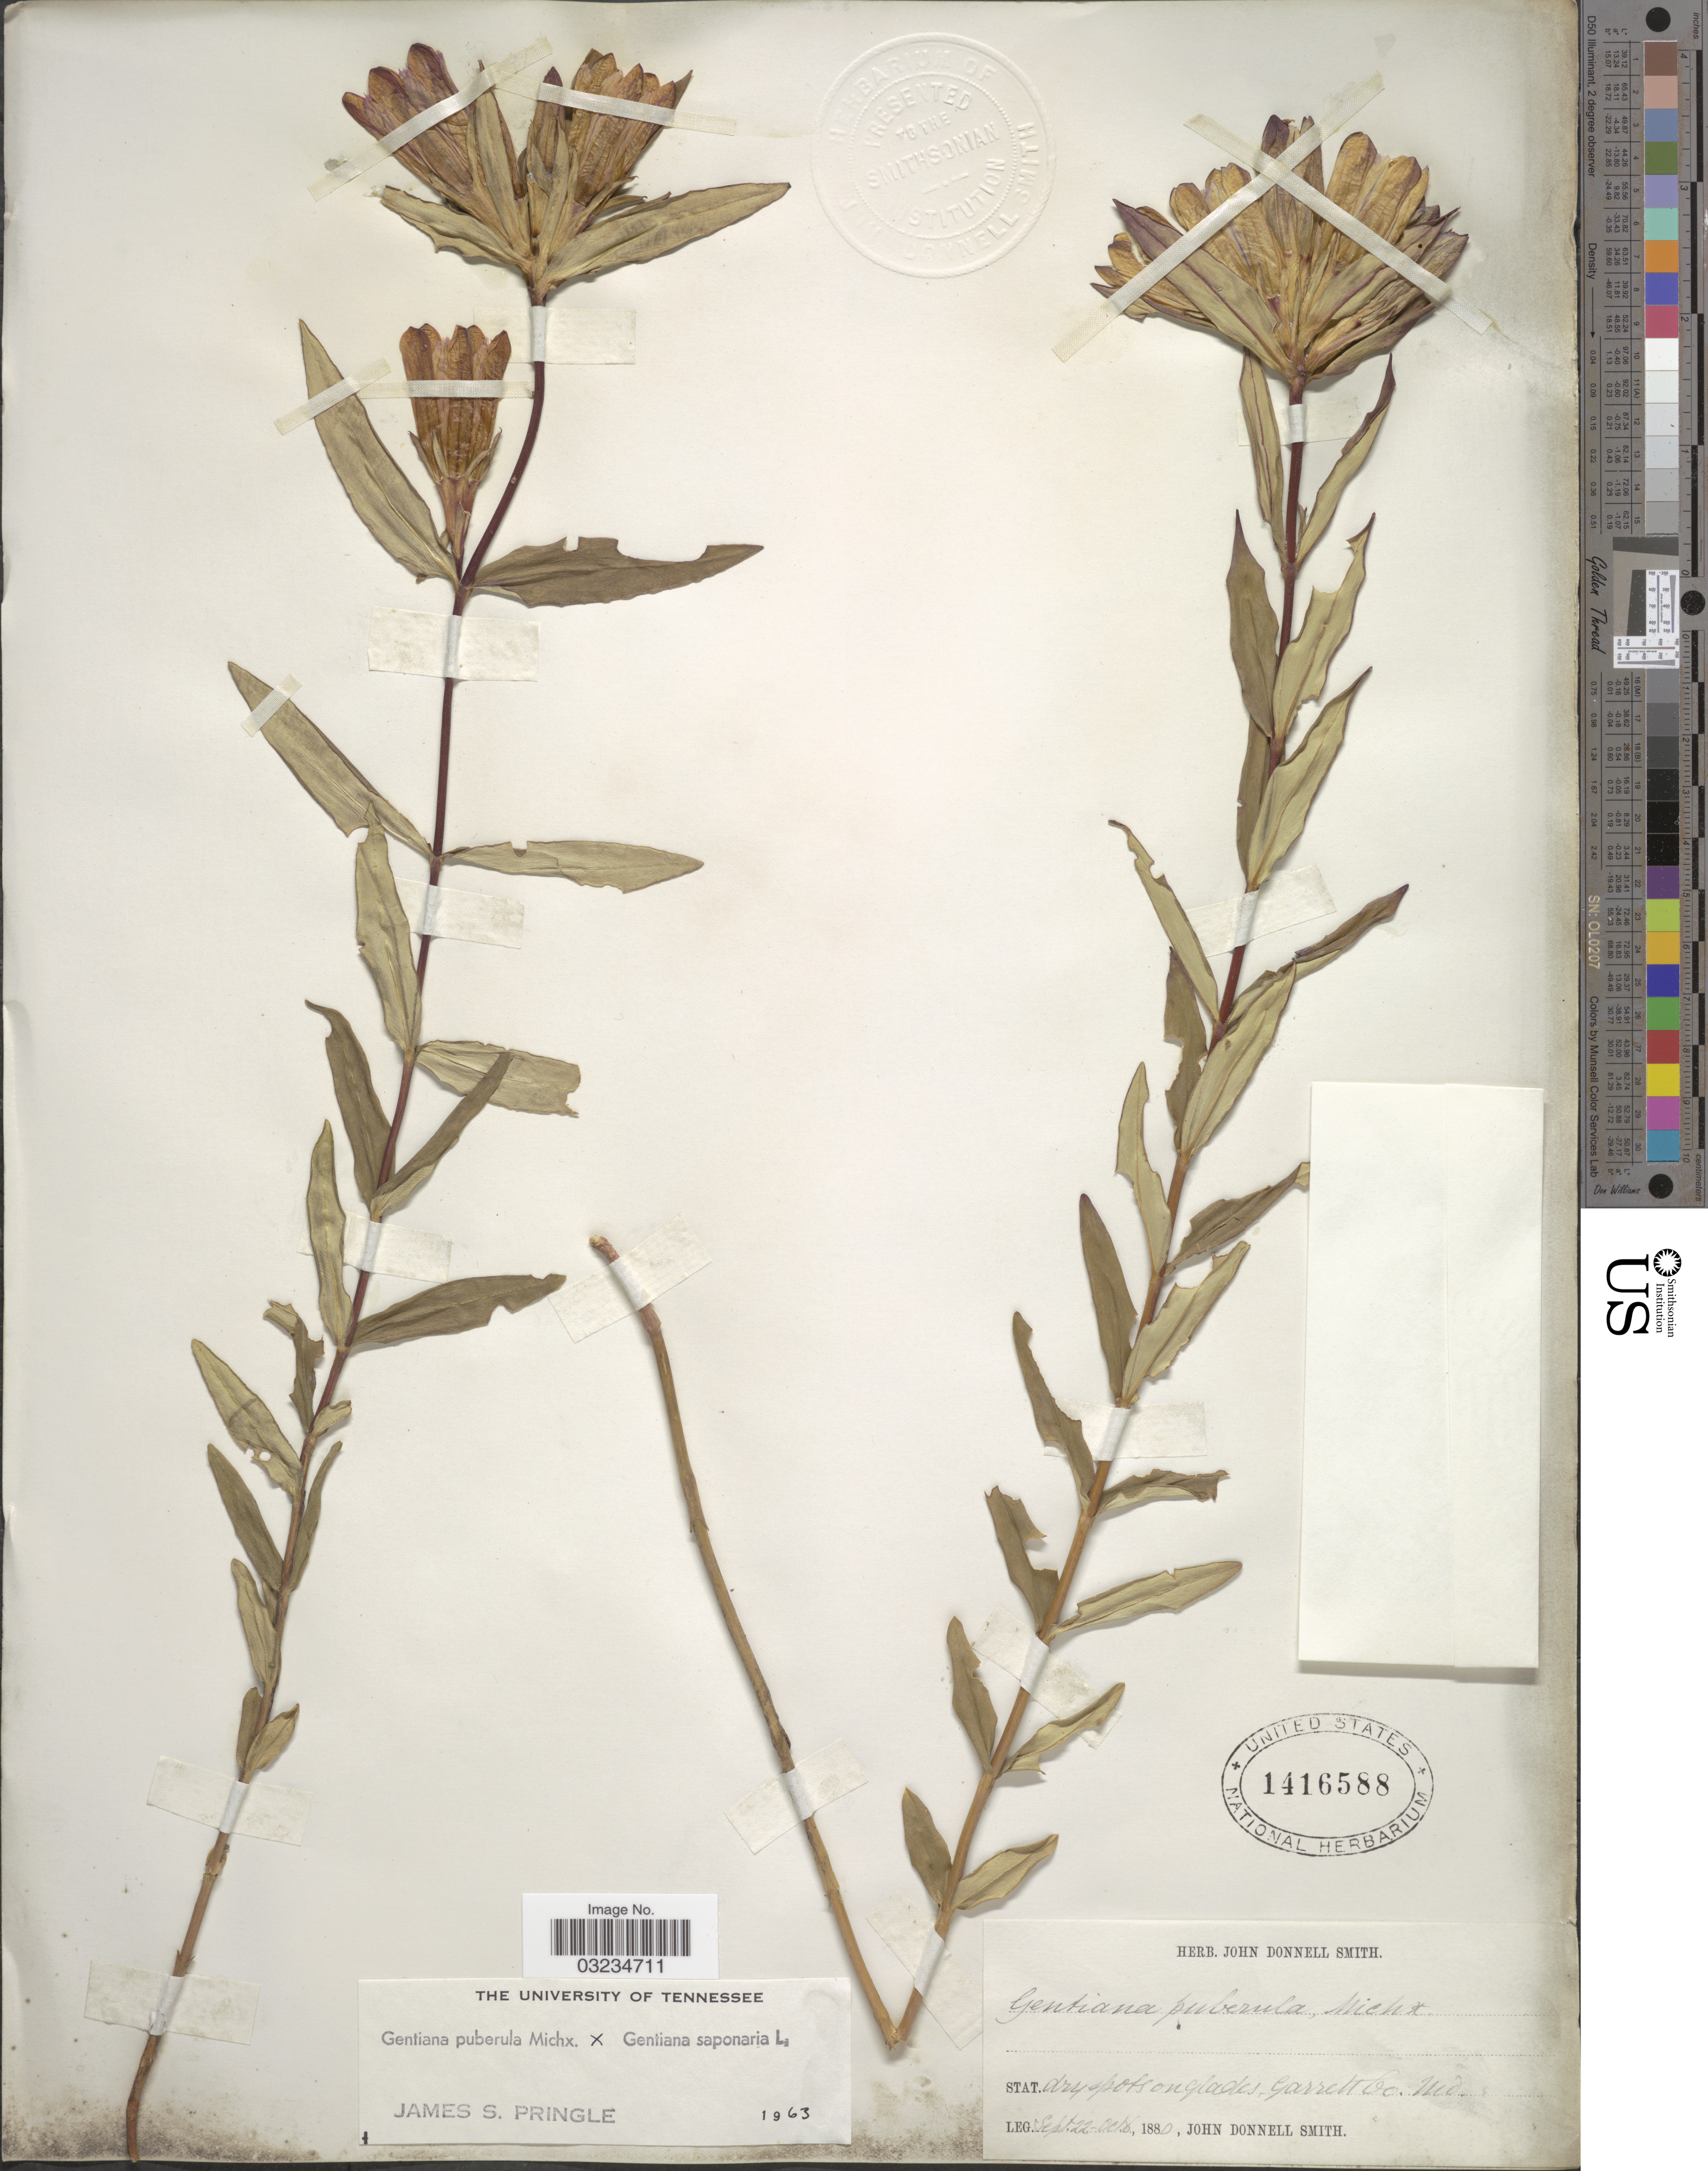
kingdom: Plantae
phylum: Tracheophyta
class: Magnoliopsida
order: Gentianales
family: Gentianaceae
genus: Gentiana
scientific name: Gentiana puberula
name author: Michx.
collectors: J. Donnell Smith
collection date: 1880-09-22/1880-10-06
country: United States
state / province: Maryland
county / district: Garrett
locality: Dry spots on glades, Garrett Co.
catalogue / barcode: US 1416588